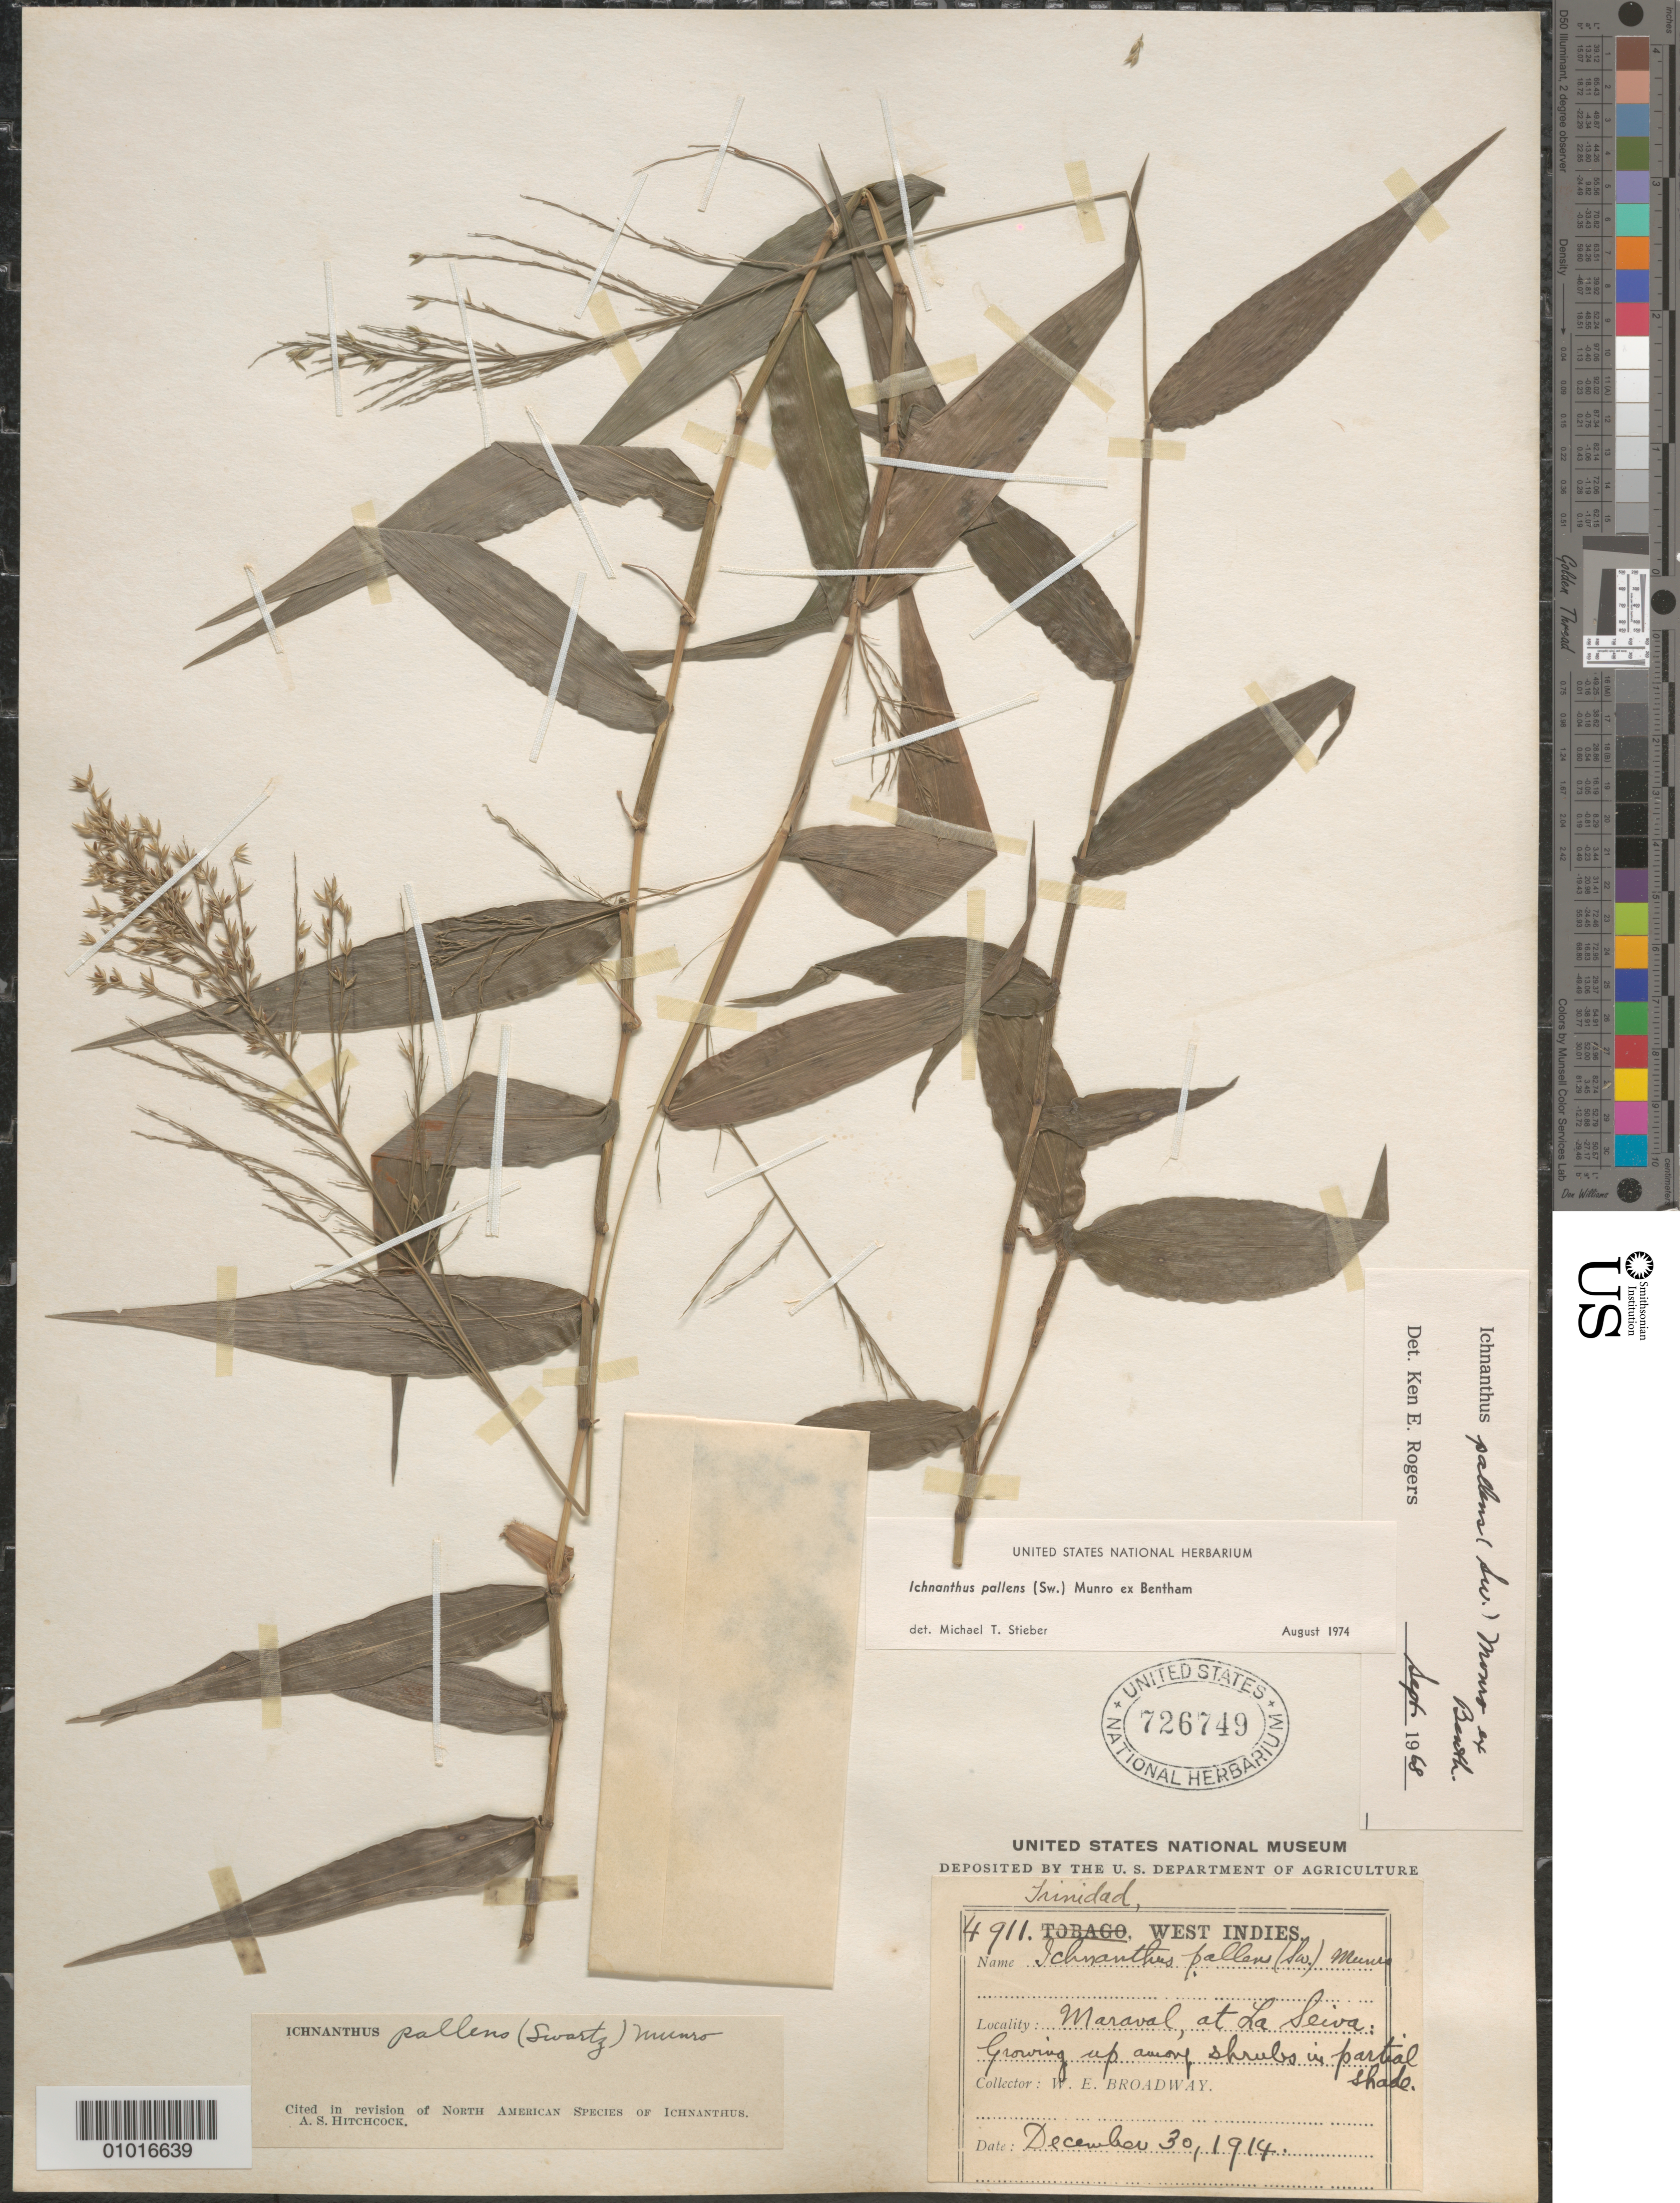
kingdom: Plantae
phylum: Tracheophyta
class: Liliopsida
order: Poales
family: Poaceae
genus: Ichnanthus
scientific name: Ichnanthus pallens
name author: (Sw.) Munro ex Benth.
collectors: W. E. Broadway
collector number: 4911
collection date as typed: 30 Dec 1914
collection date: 1914-12-30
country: Trinidad and Tobago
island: Trinidad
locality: La Seiva, Maraval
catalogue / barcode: US 726749